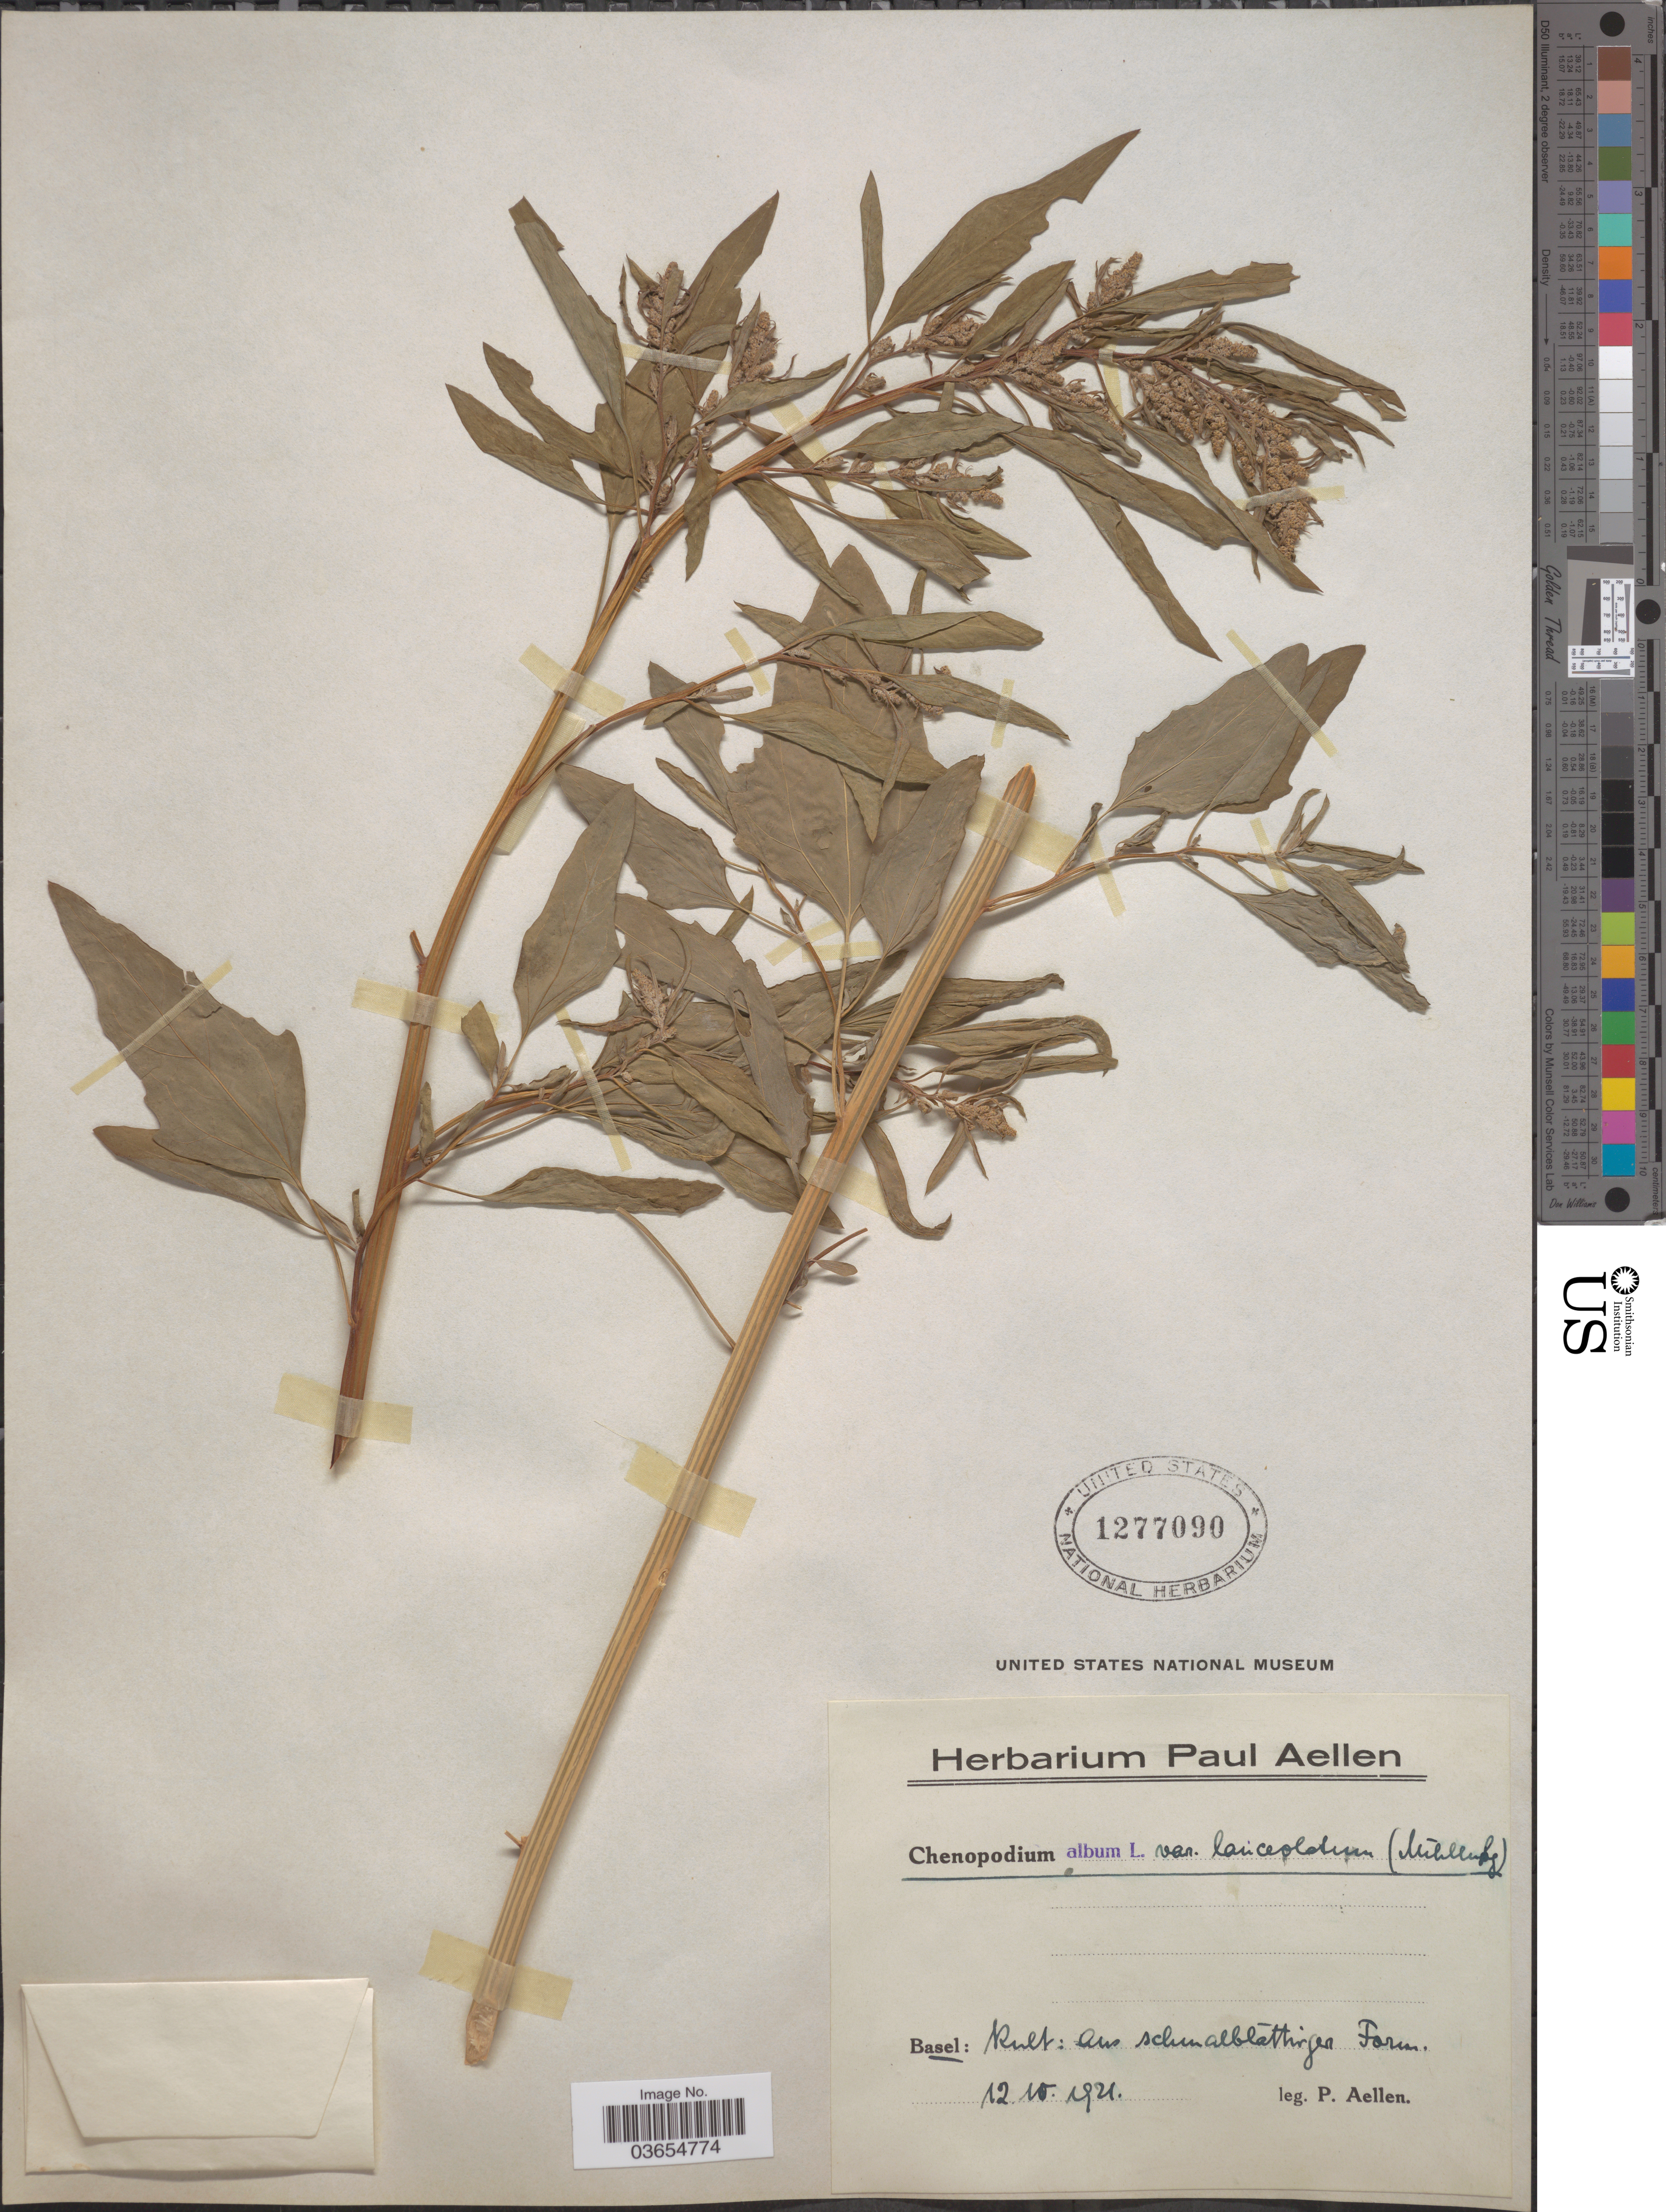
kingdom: Plantae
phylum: Tracheophyta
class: Magnoliopsida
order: Caryophyllales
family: Amaranthaceae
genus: Chenopodium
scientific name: Chenopodium album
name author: L.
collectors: P. Aellen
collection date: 1921-10-12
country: Switzerland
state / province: Basel-Stadt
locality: Basel: kult.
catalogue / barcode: US 1277090